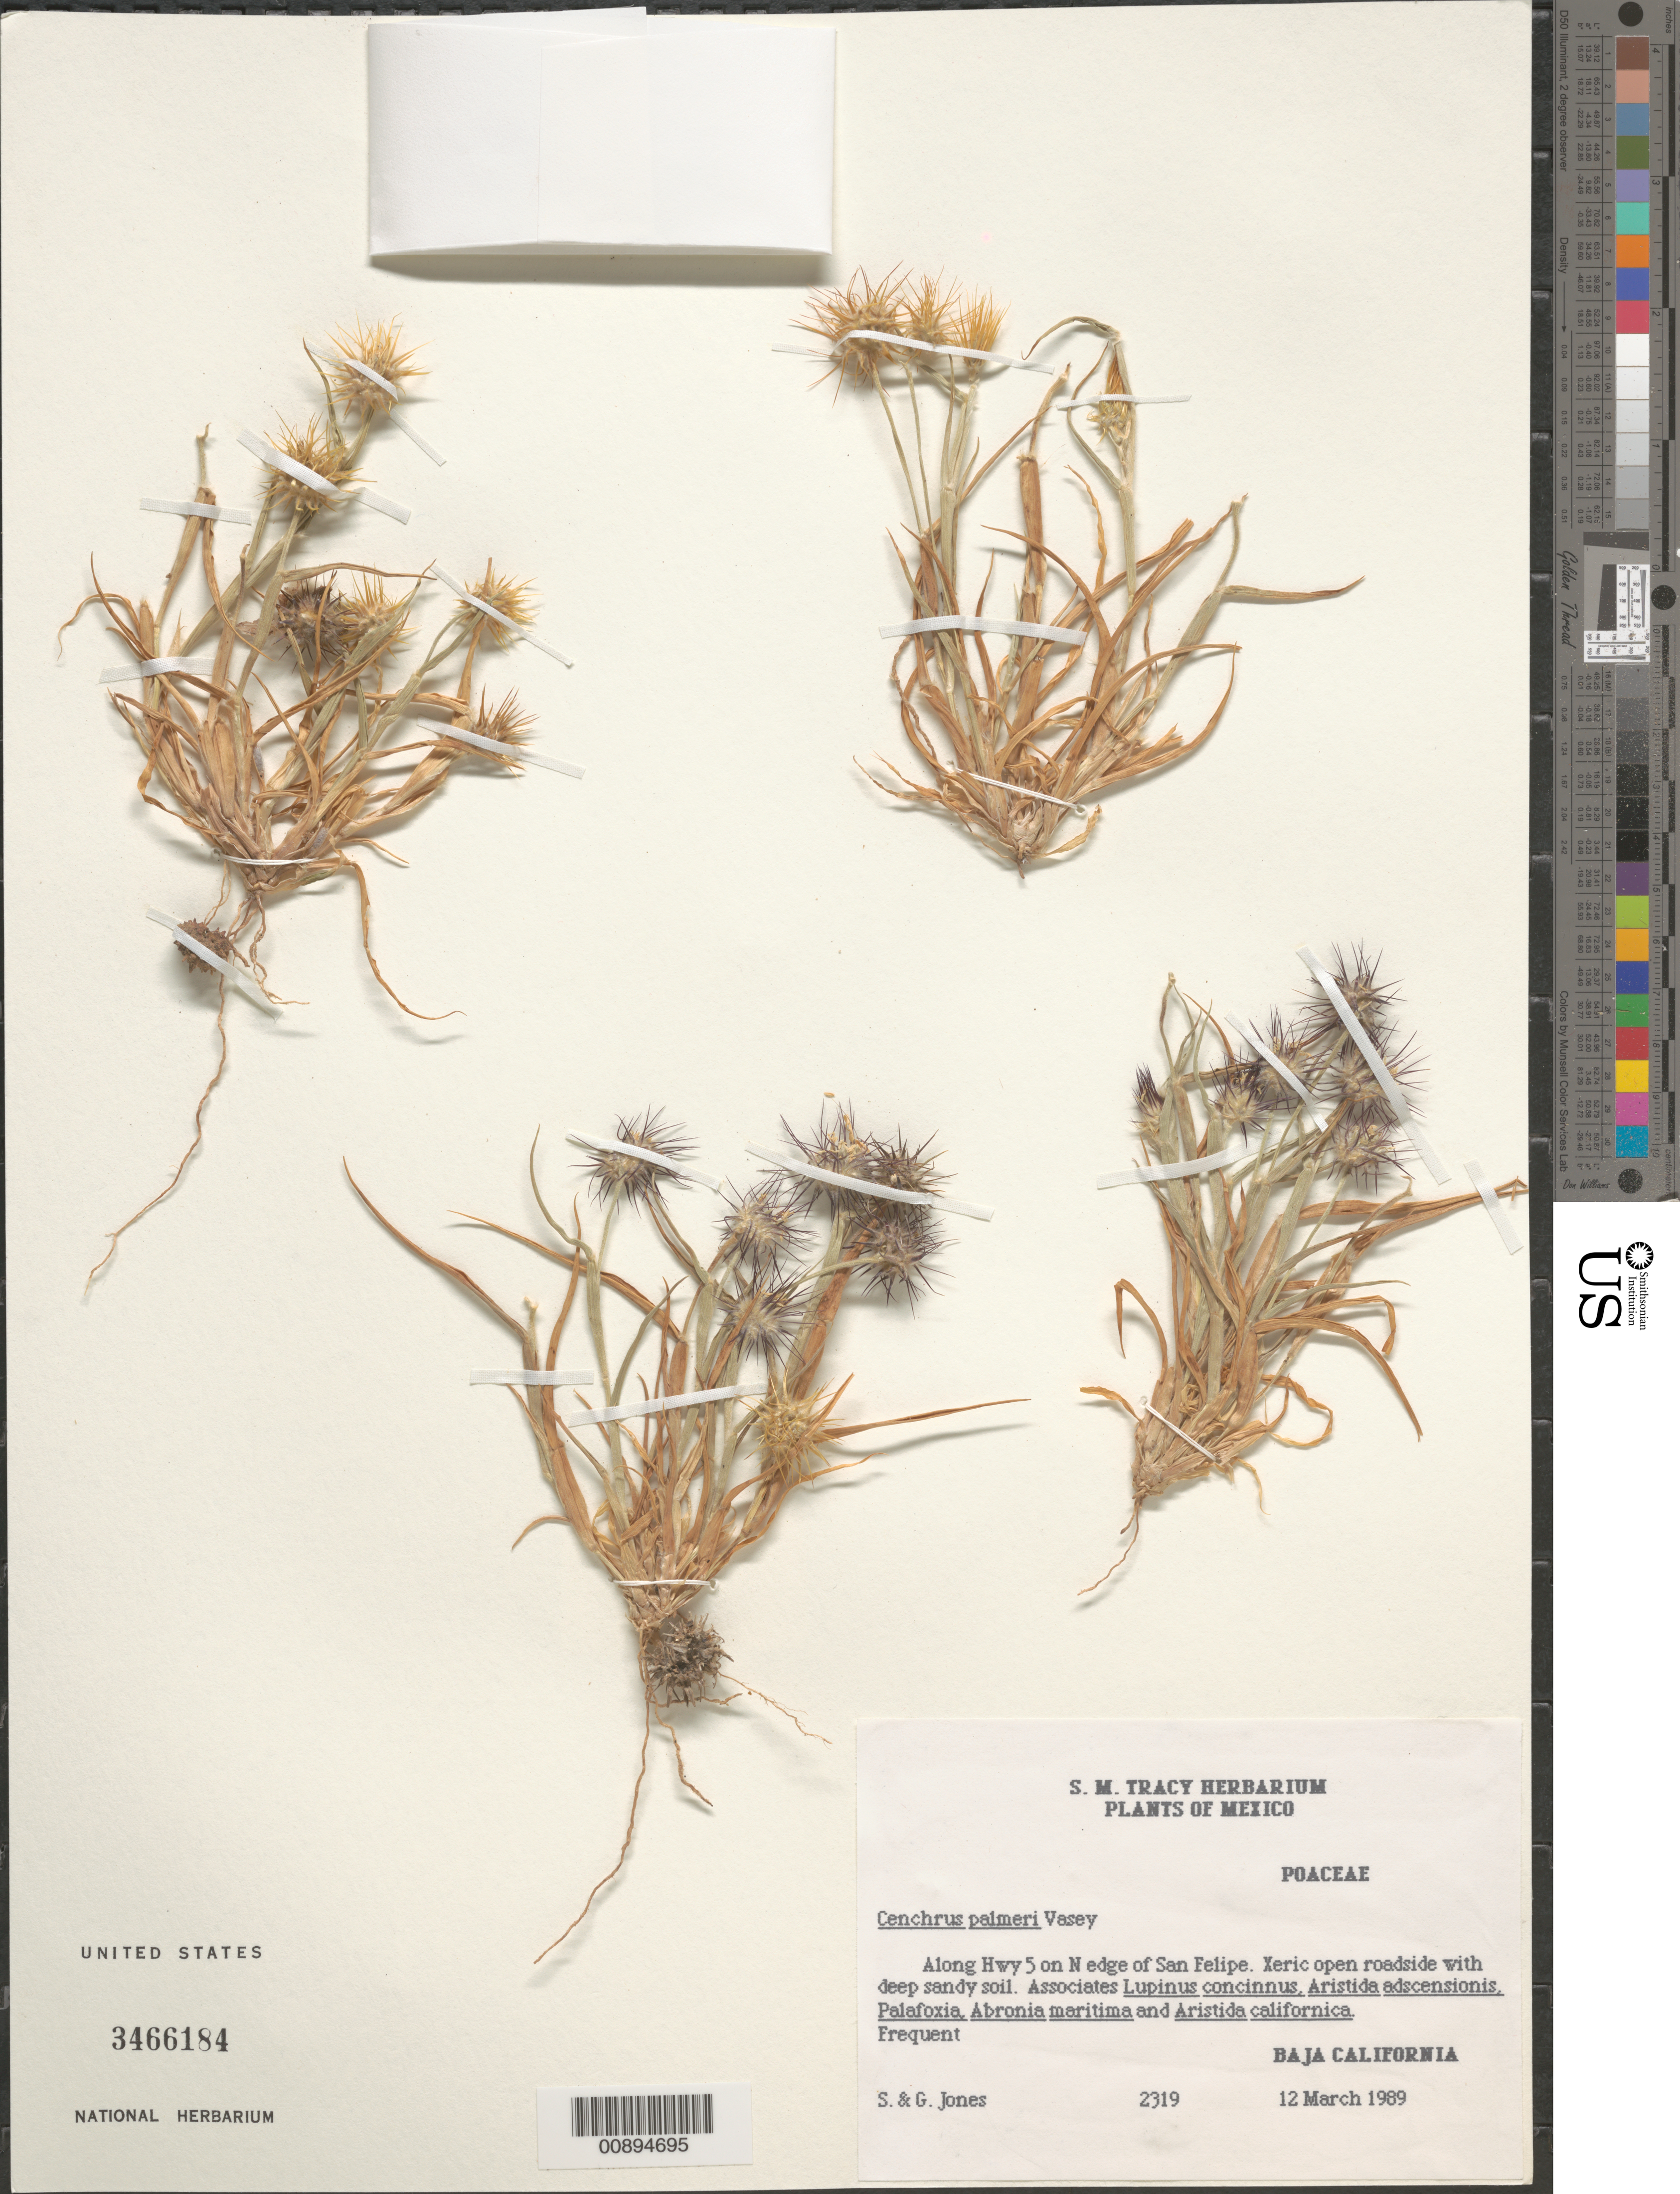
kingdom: Plantae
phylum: Tracheophyta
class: Liliopsida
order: Poales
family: Poaceae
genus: Cenchrus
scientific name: Cenchrus palmeri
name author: Vasey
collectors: S. Jones & G. Jones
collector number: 2319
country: Mexico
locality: N edge of San Felipe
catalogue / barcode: US 3466184